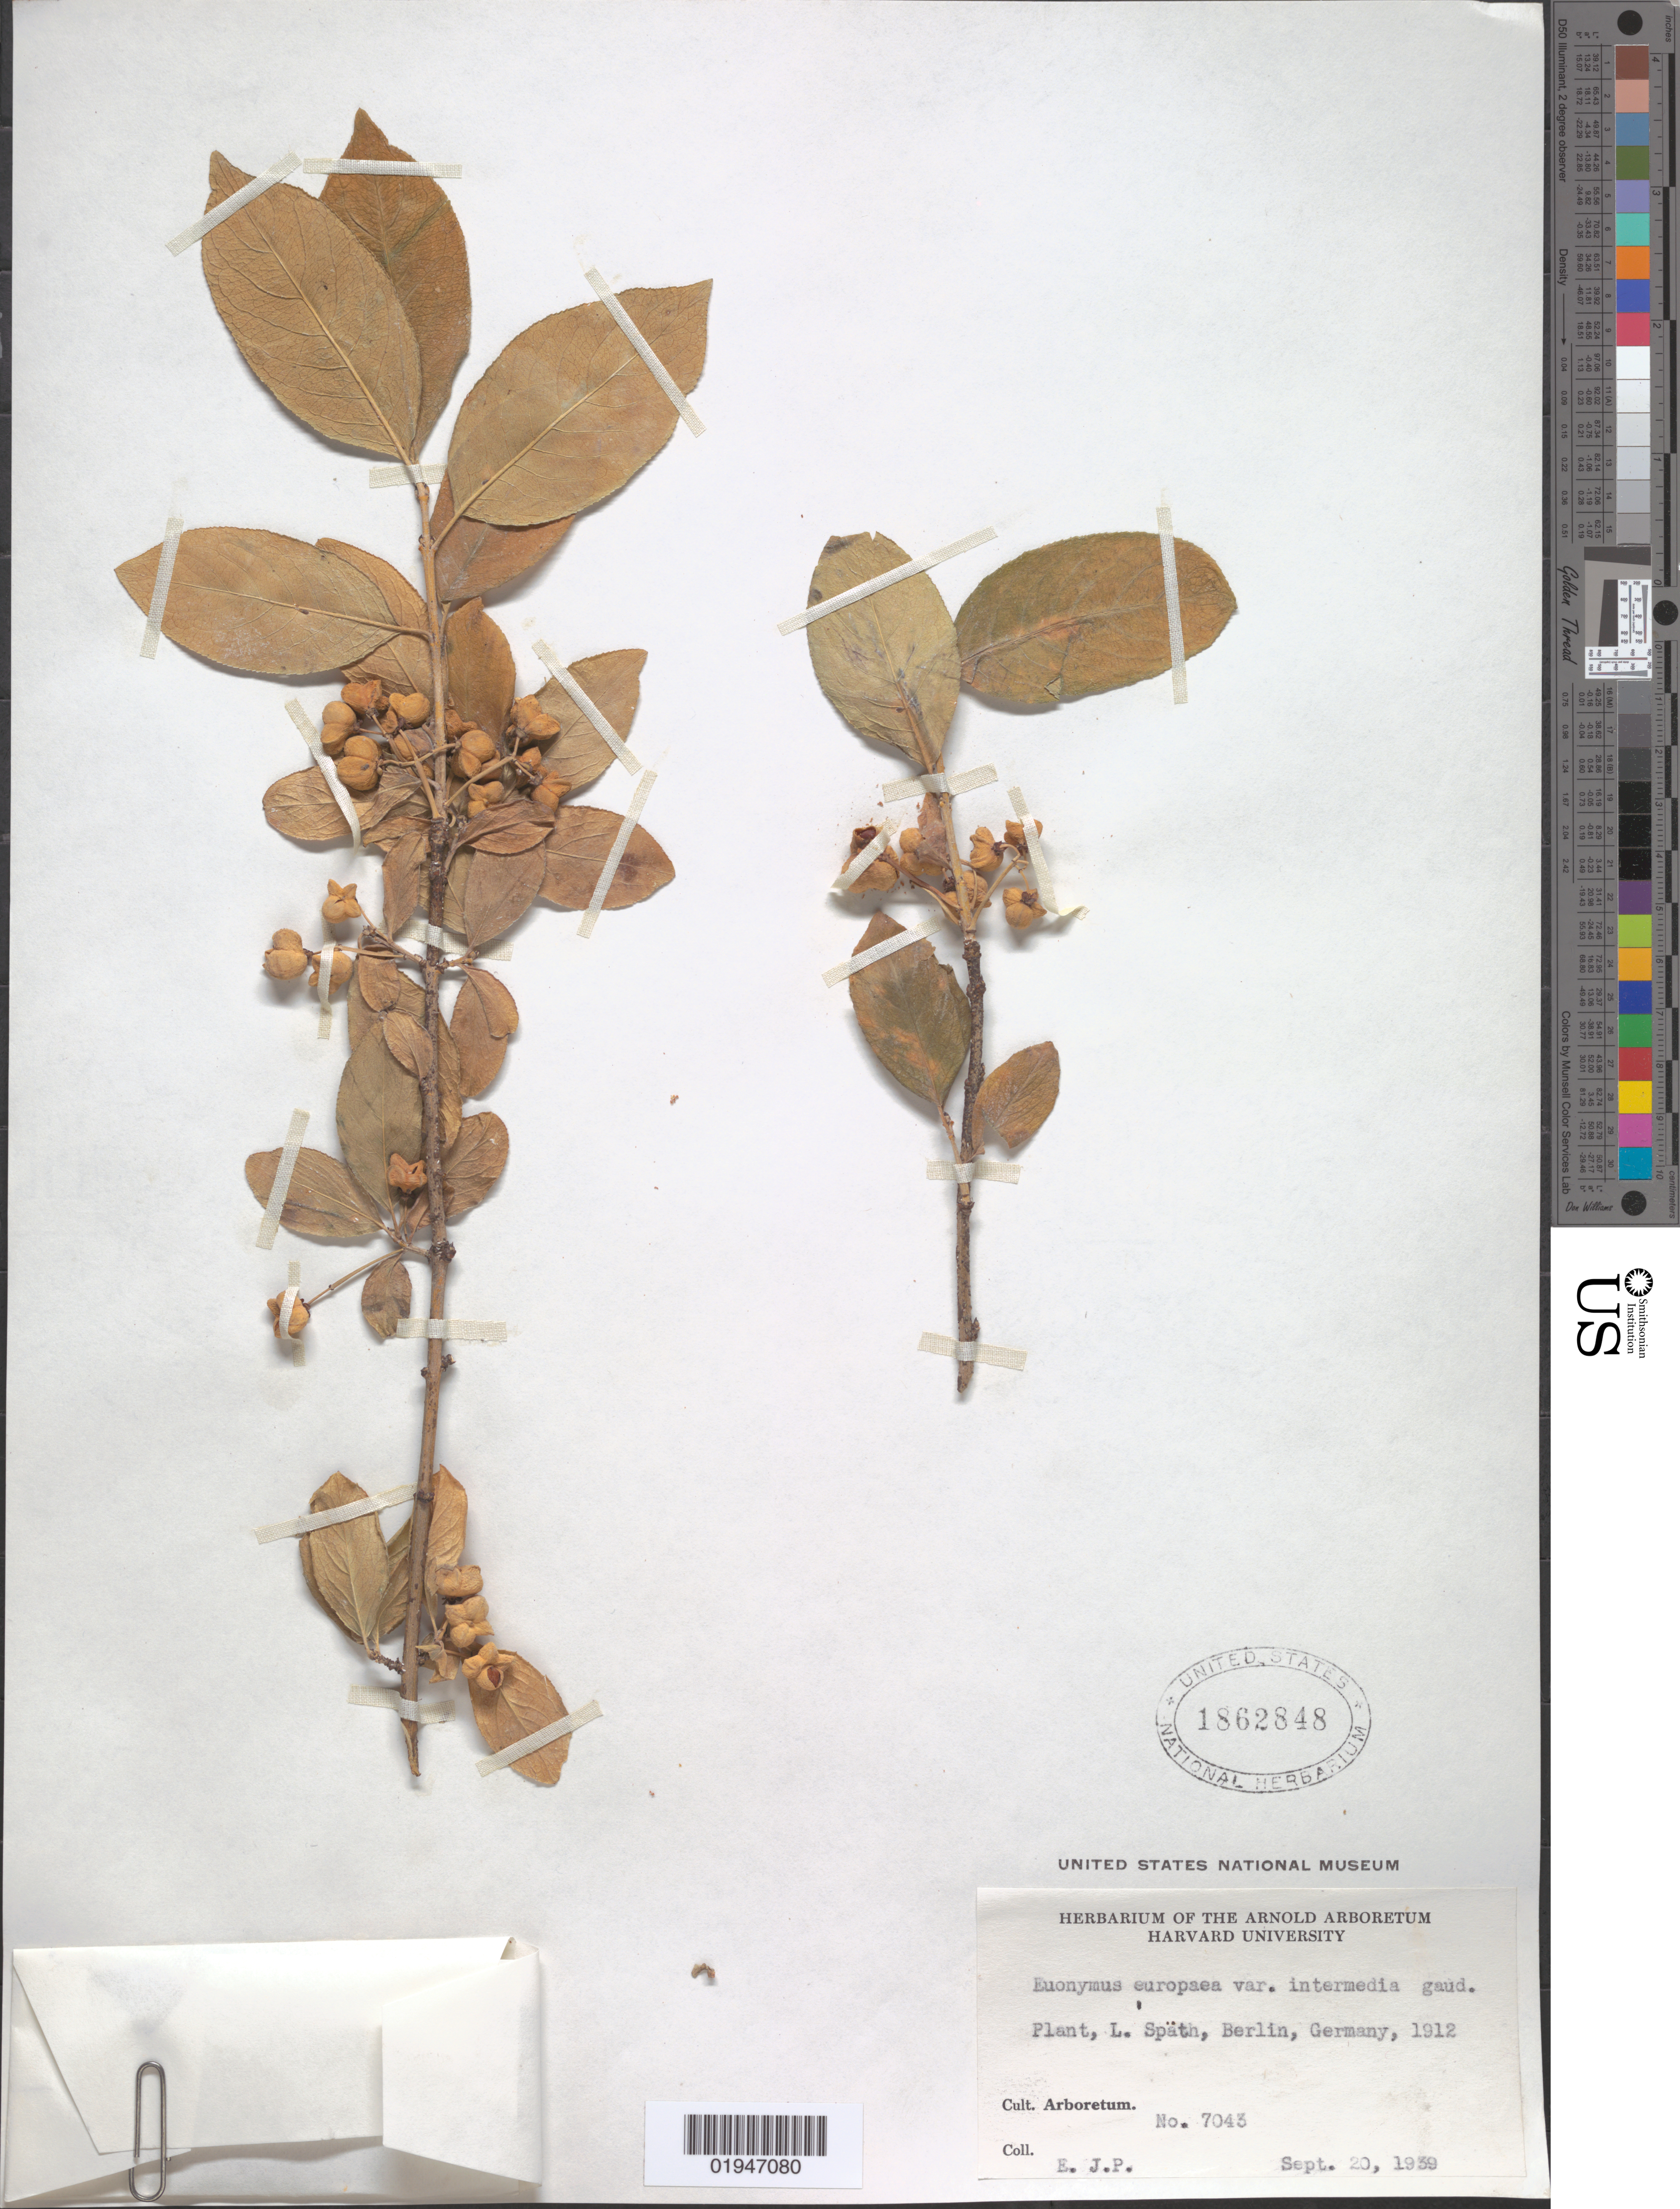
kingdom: Plantae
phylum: Tracheophyta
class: Magnoliopsida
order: Celastrales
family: Celastraceae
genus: Euonymus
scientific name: Euonymus europaeus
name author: L.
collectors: E. J. Palmer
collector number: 7043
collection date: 1939-09-20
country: United States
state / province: Massachusetts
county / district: Suffolk County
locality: Boston. Arnold Arboretum, Harvard Univ.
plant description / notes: From label: "Plant, L. Späth, Berlin, Germany, 1912"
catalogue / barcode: US 1862848